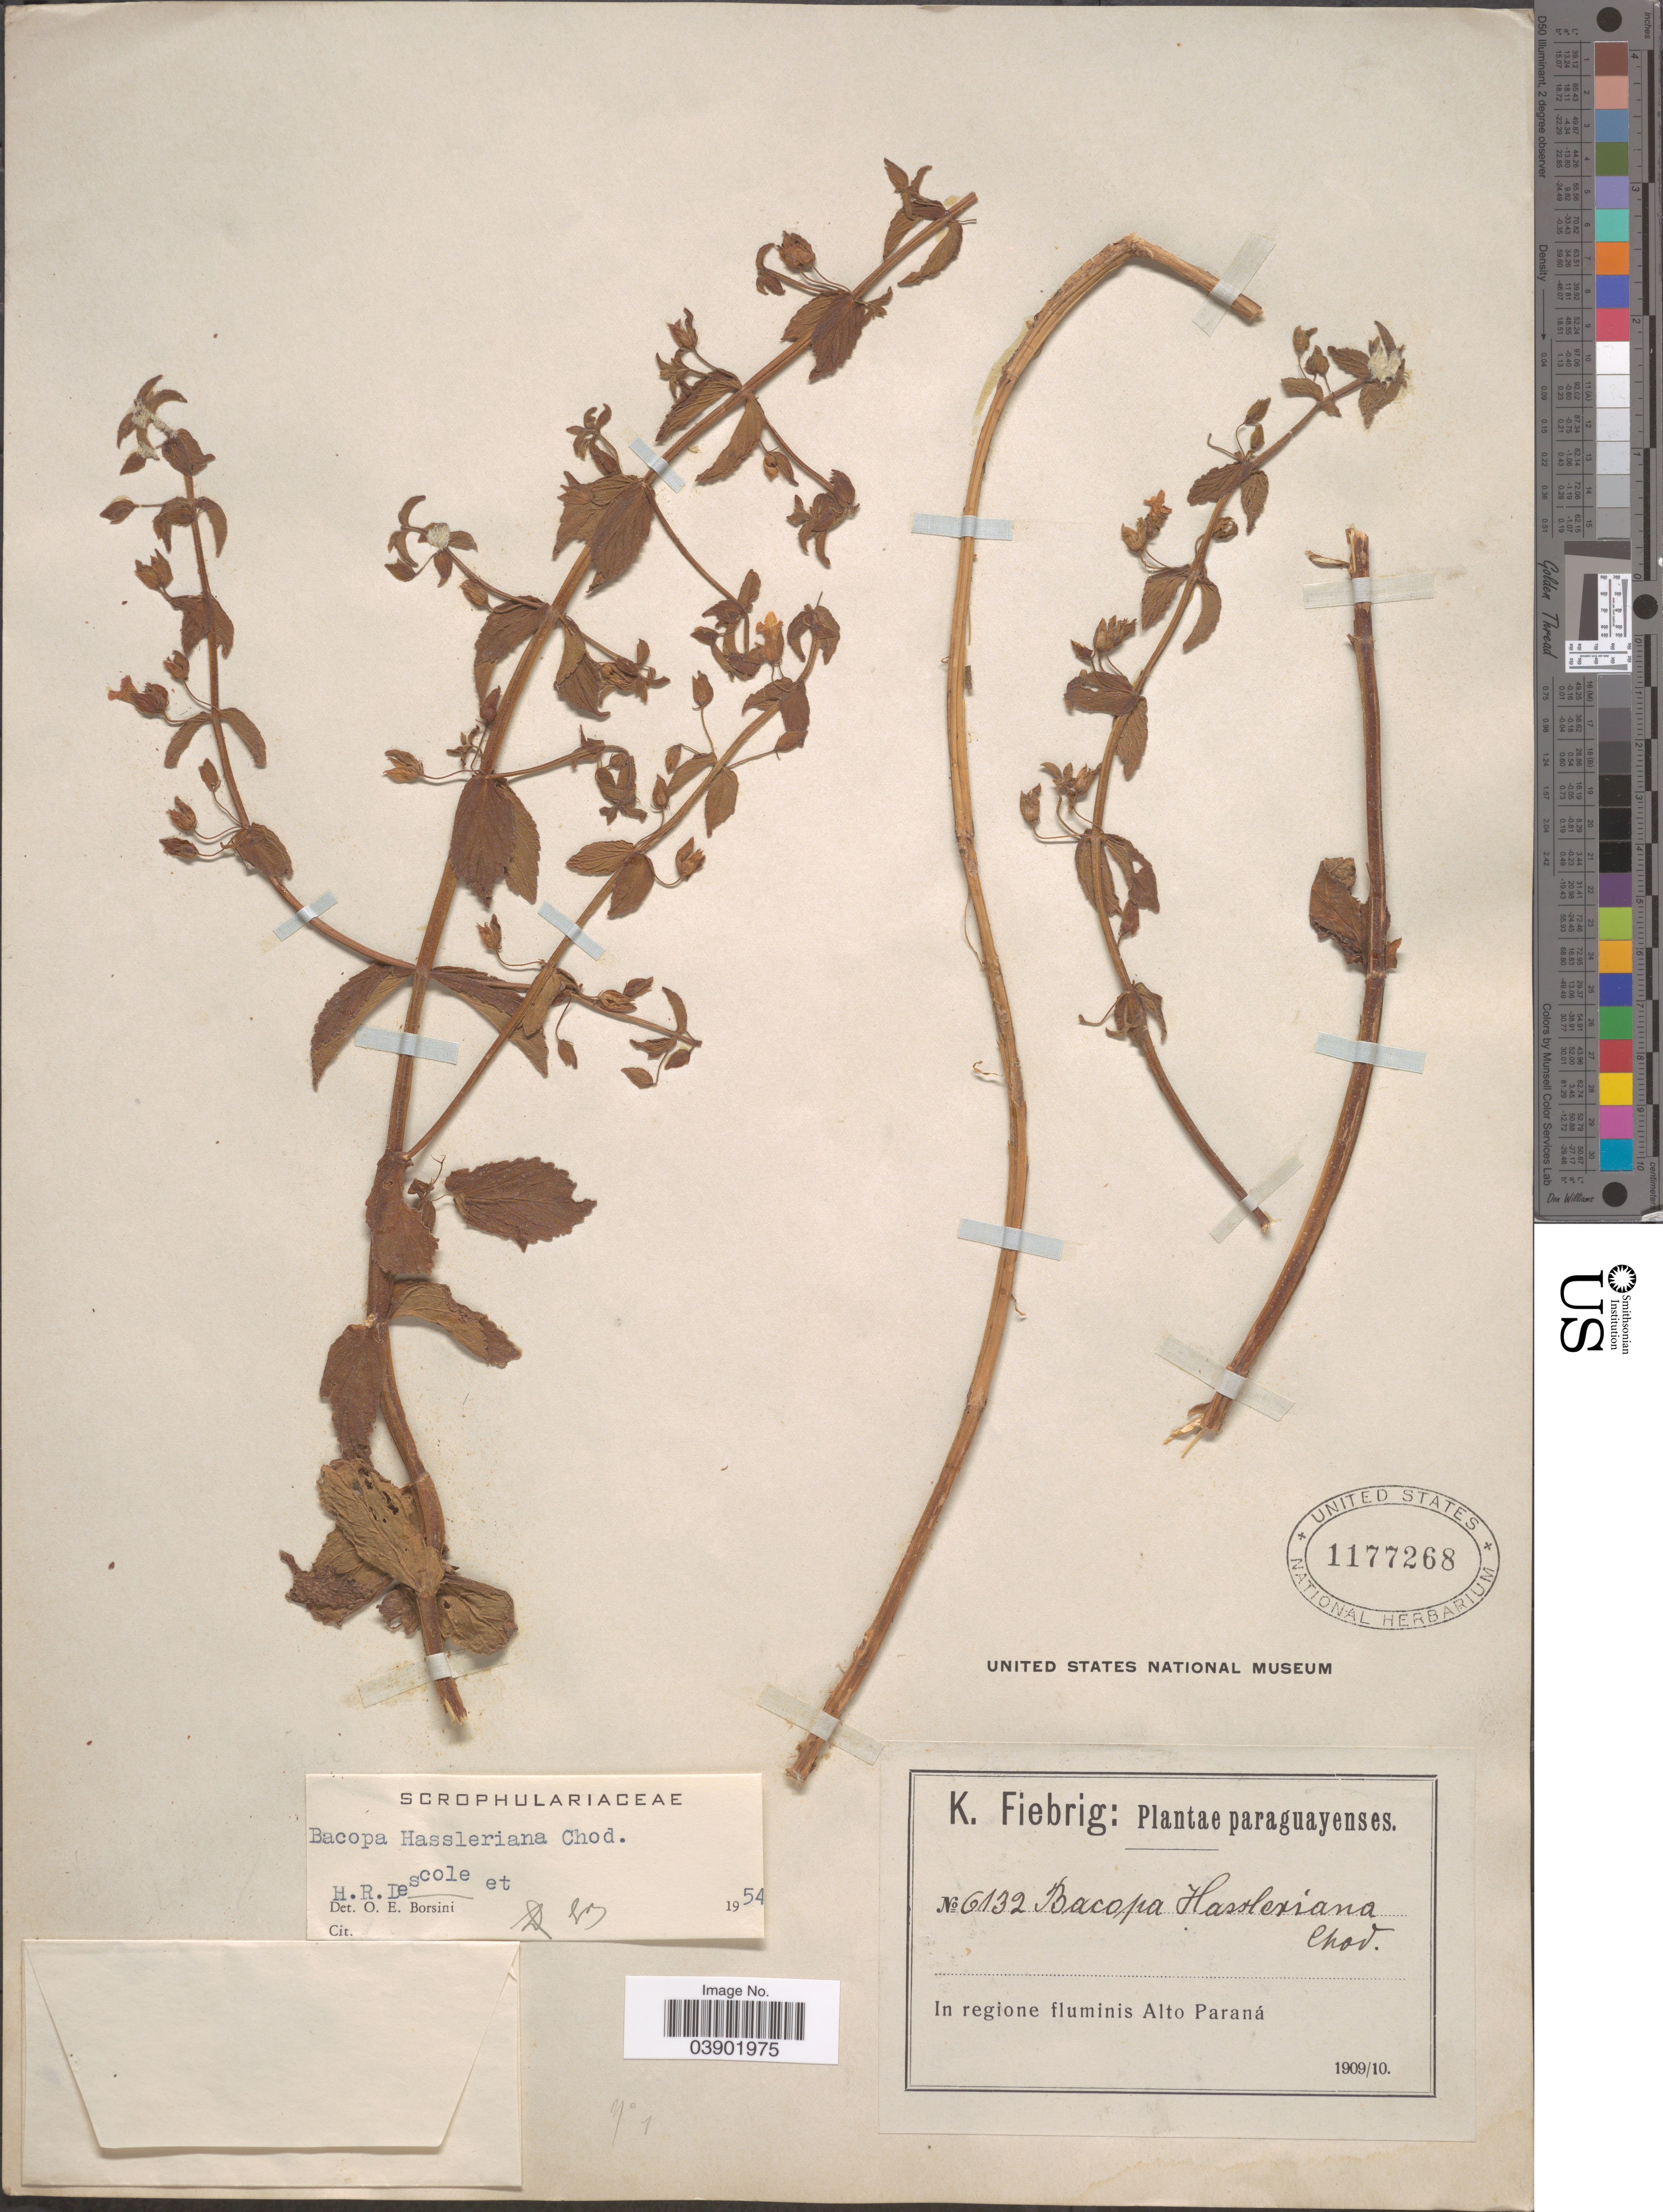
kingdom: Plantae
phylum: Tracheophyta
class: Magnoliopsida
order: Lamiales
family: Plantaginaceae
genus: Bacopa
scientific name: Bacopa hassleriana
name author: Chodat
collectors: K. Fiebrig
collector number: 6132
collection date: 1909/1910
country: Paraguay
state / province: Alto Parana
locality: In regione fluminis Alto Paraná.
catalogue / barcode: US 1177268